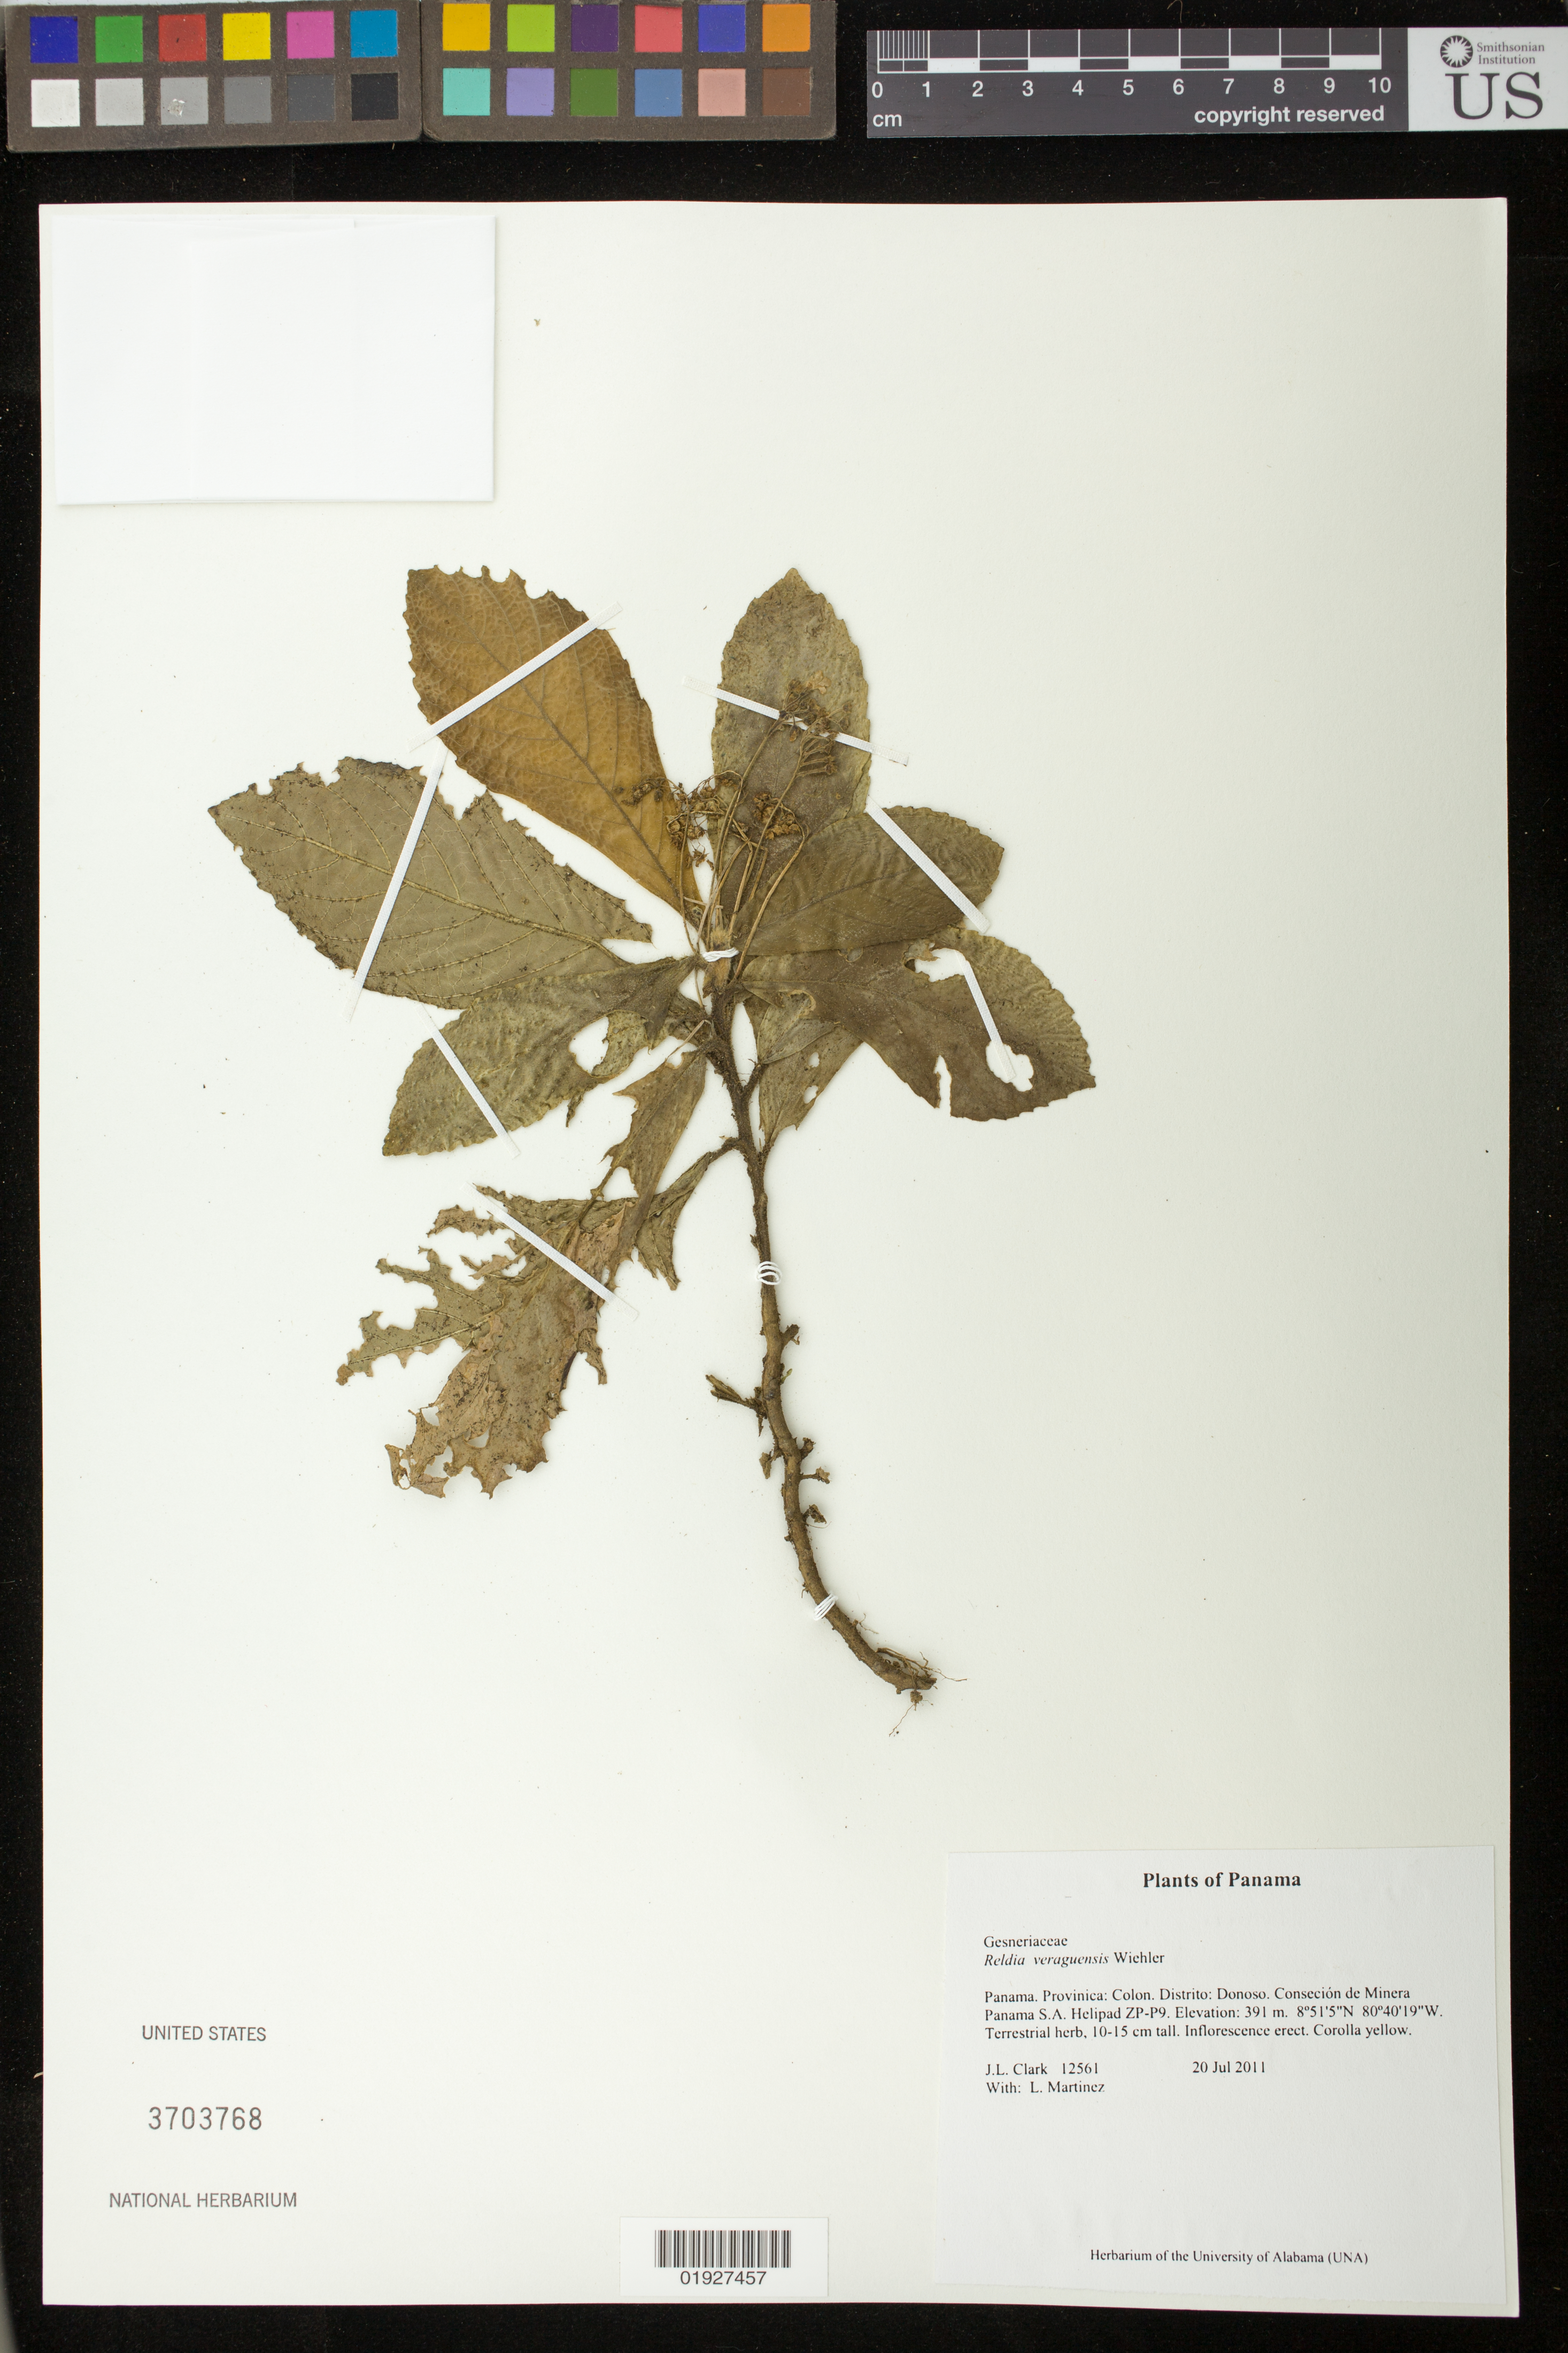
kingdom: Plantae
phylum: Tracheophyta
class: Magnoliopsida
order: Lamiales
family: Gesneriaceae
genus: Reldia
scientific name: Reldia veraguensis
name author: Wiehler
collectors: J. L. Clark & L. Martinez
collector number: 12561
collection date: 2011-07-20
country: Panama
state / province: Colón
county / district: Donoso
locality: Conseción de Minera Panama S.A. Helipad ZP-P9.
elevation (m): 391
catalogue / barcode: US 3703768